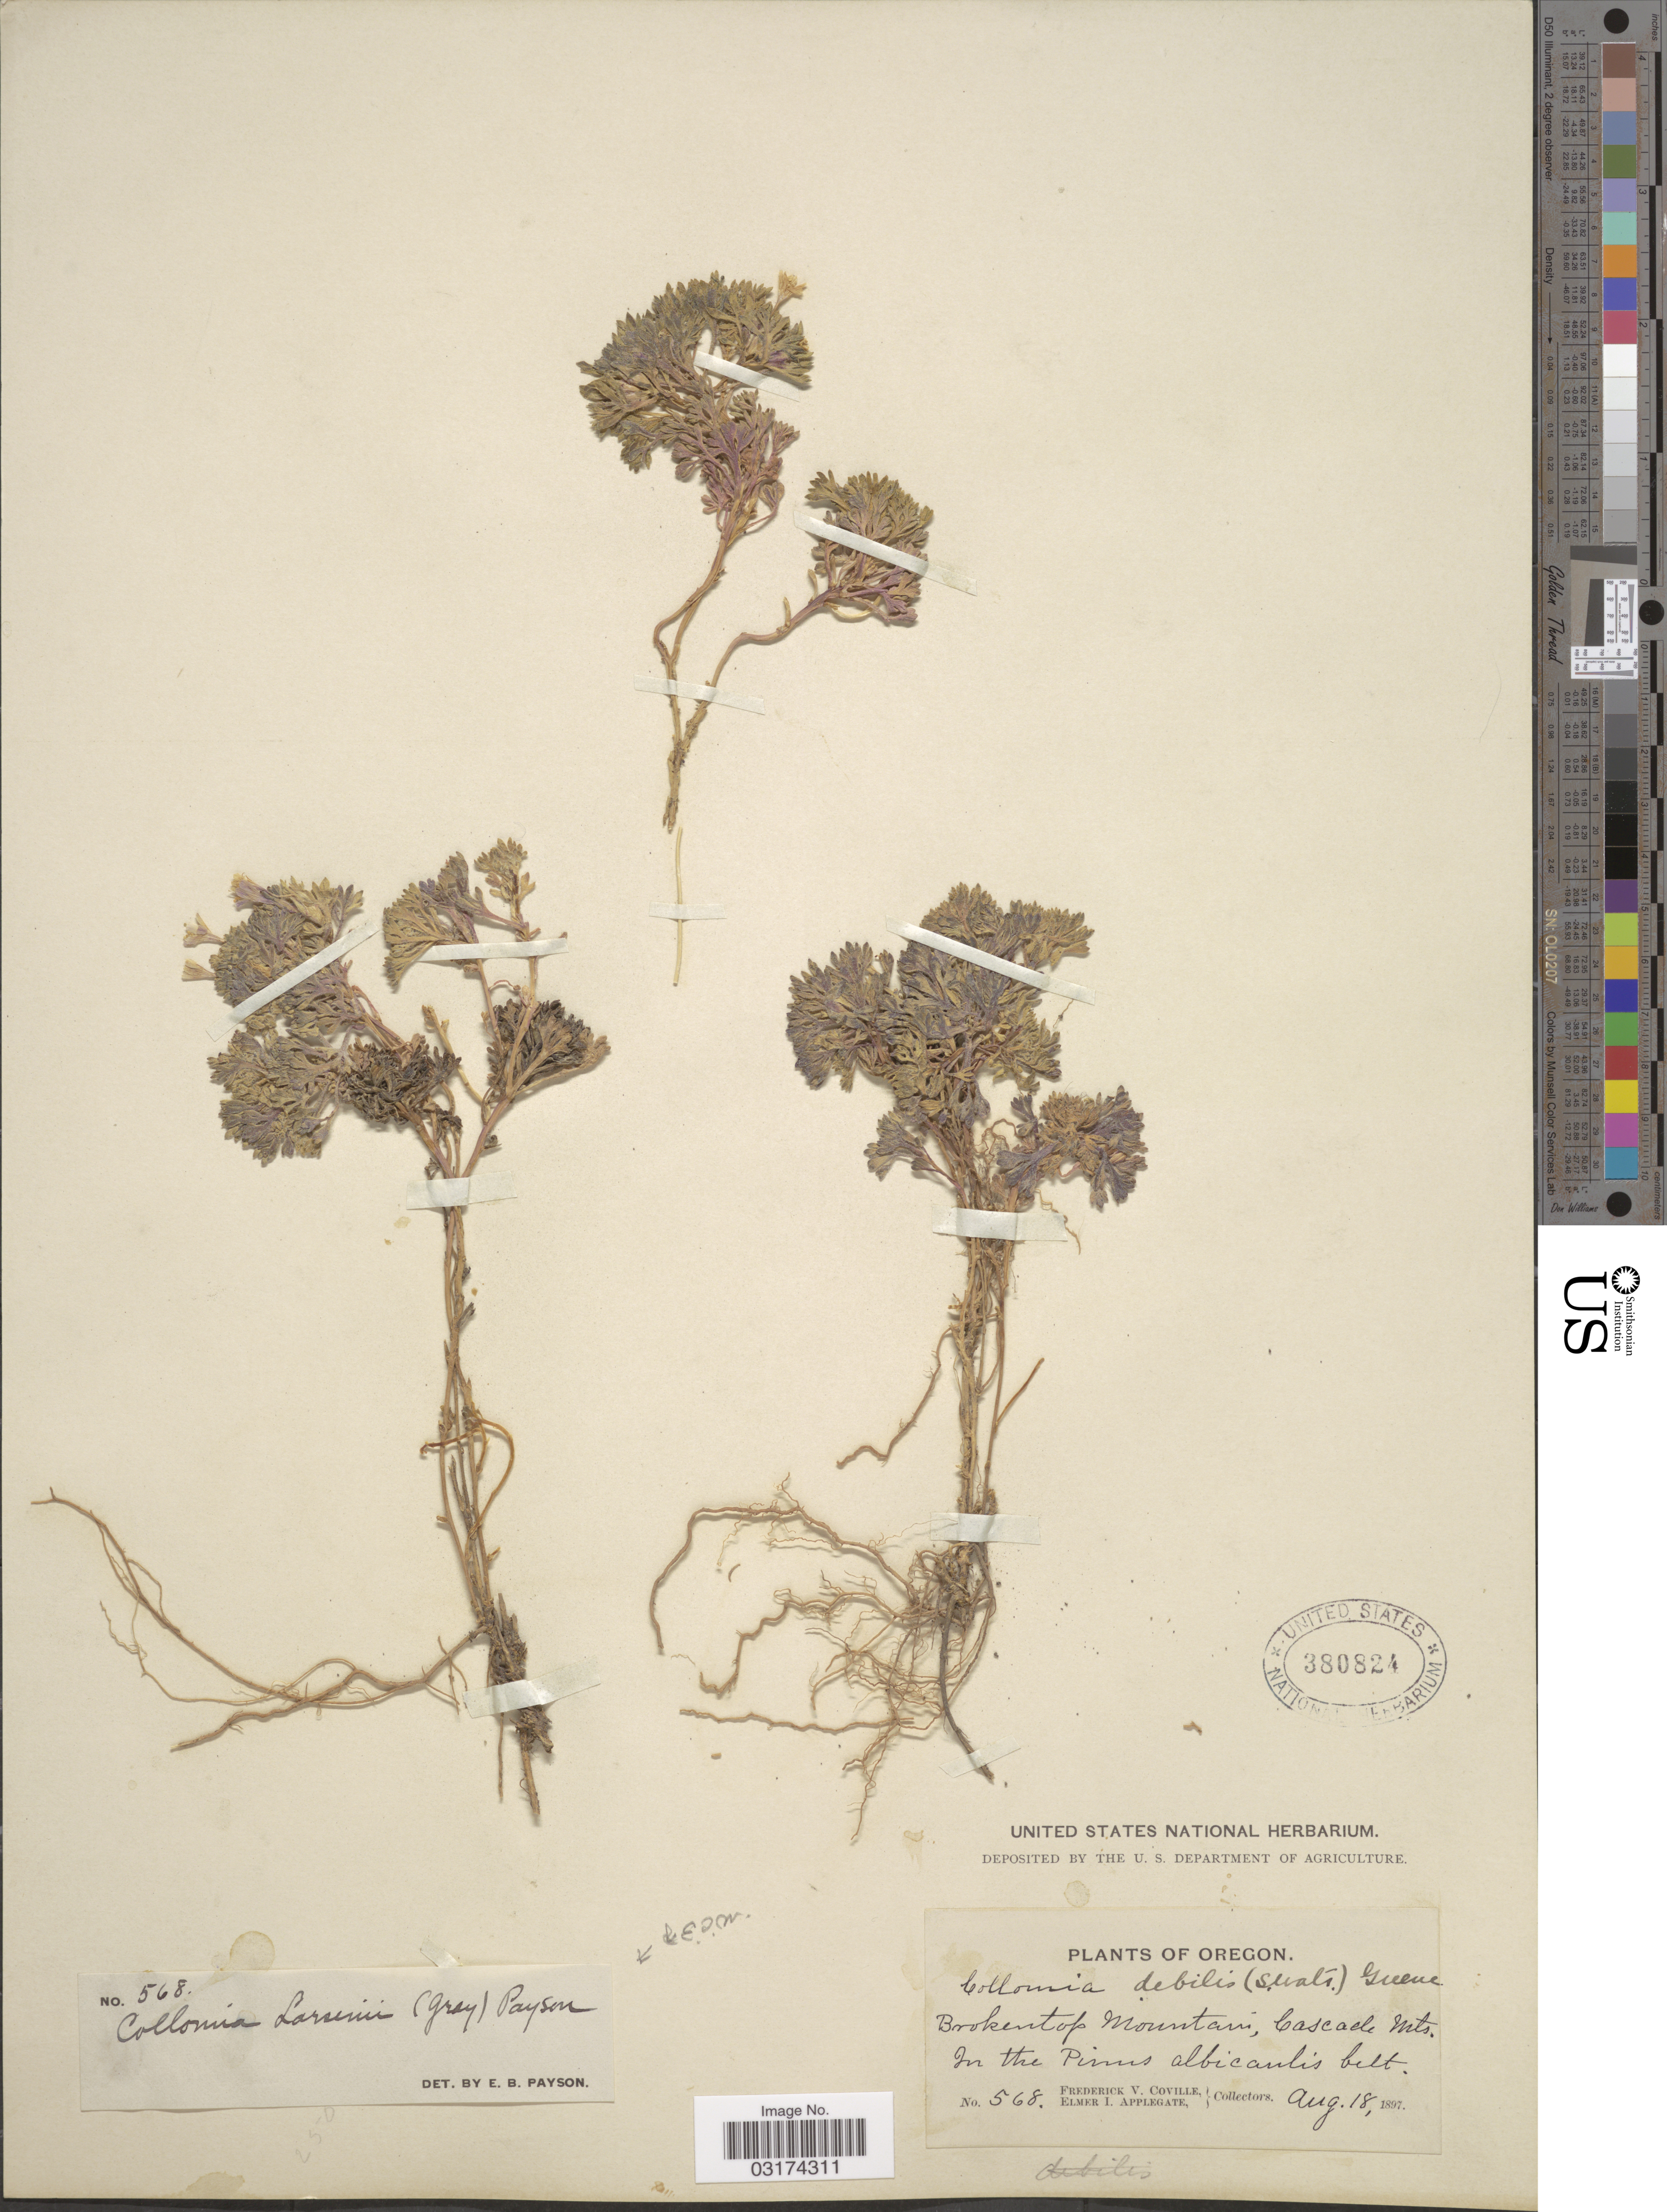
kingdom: Plantae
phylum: Tracheophyta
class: Magnoliopsida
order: Ericales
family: Polemoniaceae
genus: Collomia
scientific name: Collomia larsenii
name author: (A. Gray) Payson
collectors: F. V. Coville & E. I. Applegate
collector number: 568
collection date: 1897-08-18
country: United States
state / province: Oregon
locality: Brokentop Mountain, Cascade Mts.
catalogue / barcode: US 380824